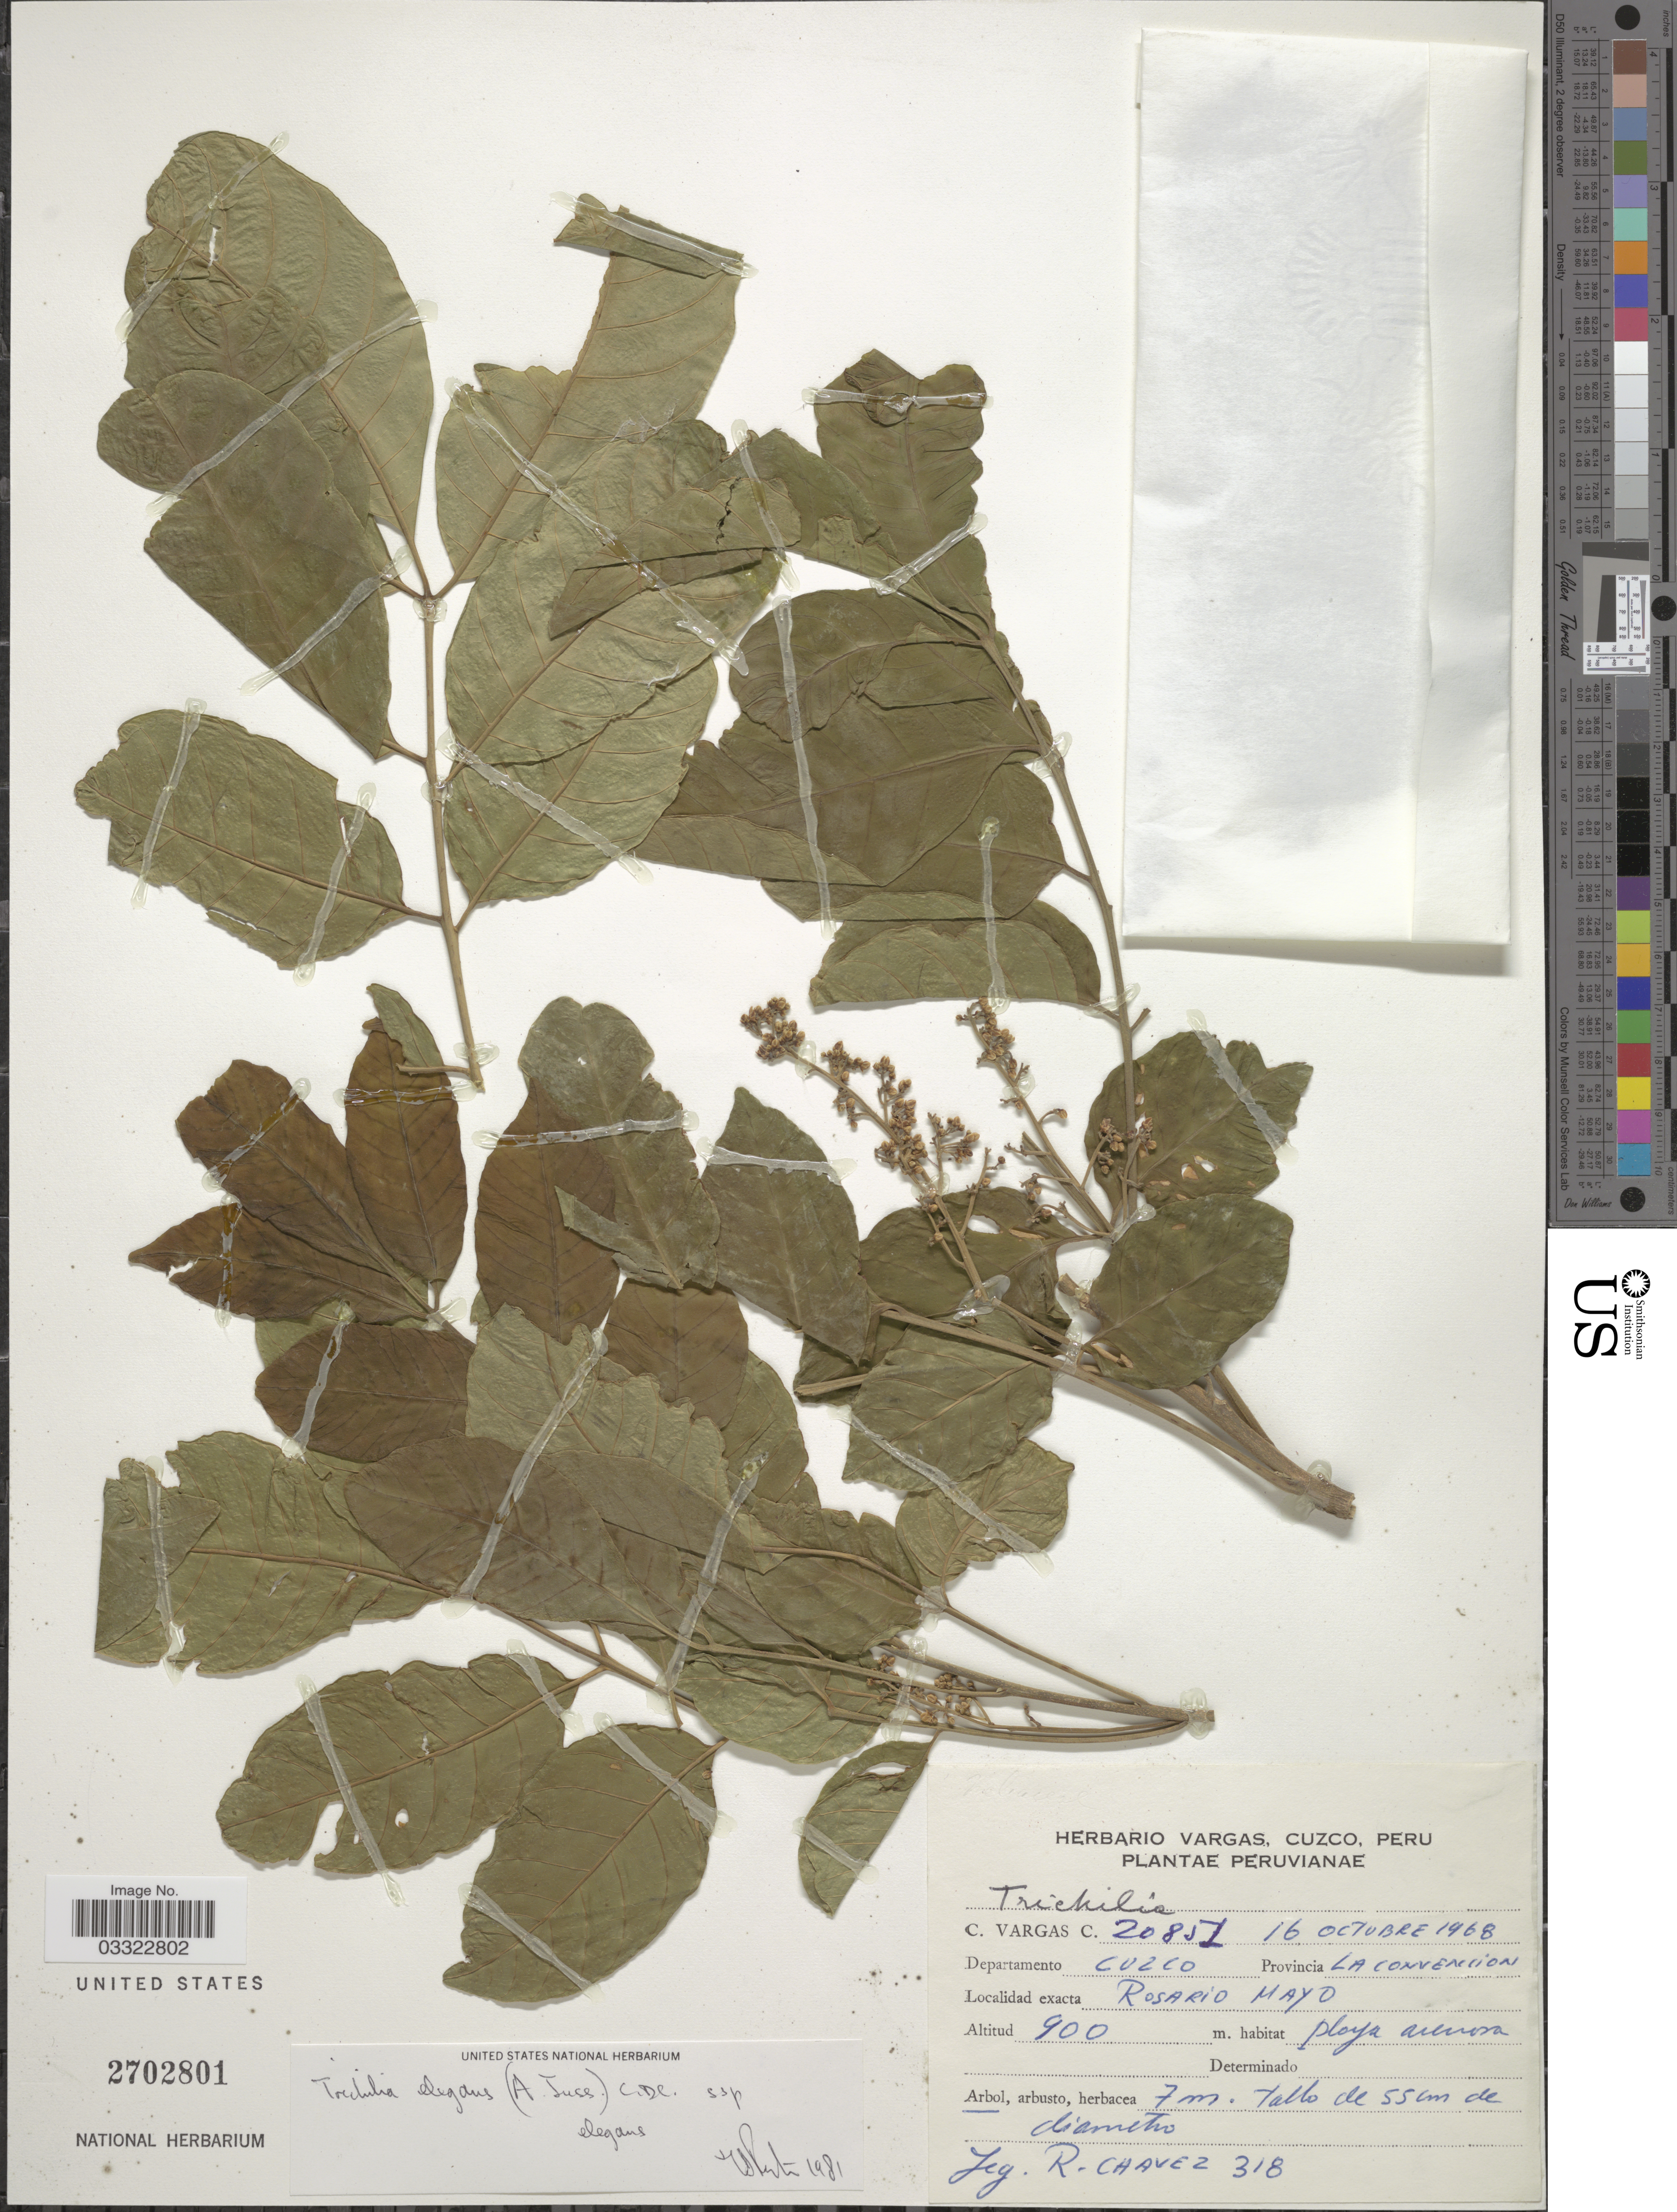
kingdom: Plantae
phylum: Tracheophyta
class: Magnoliopsida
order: Sapindales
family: Meliaceae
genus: Trichilia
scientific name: Trichilia elegans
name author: A. Juss.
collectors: R. Chávez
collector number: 318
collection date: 1968-10-16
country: Peru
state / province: Cusco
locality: Departamento Cuzco. Provincia La Convencion, Rosario Mayo.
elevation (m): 900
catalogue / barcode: US 2702801